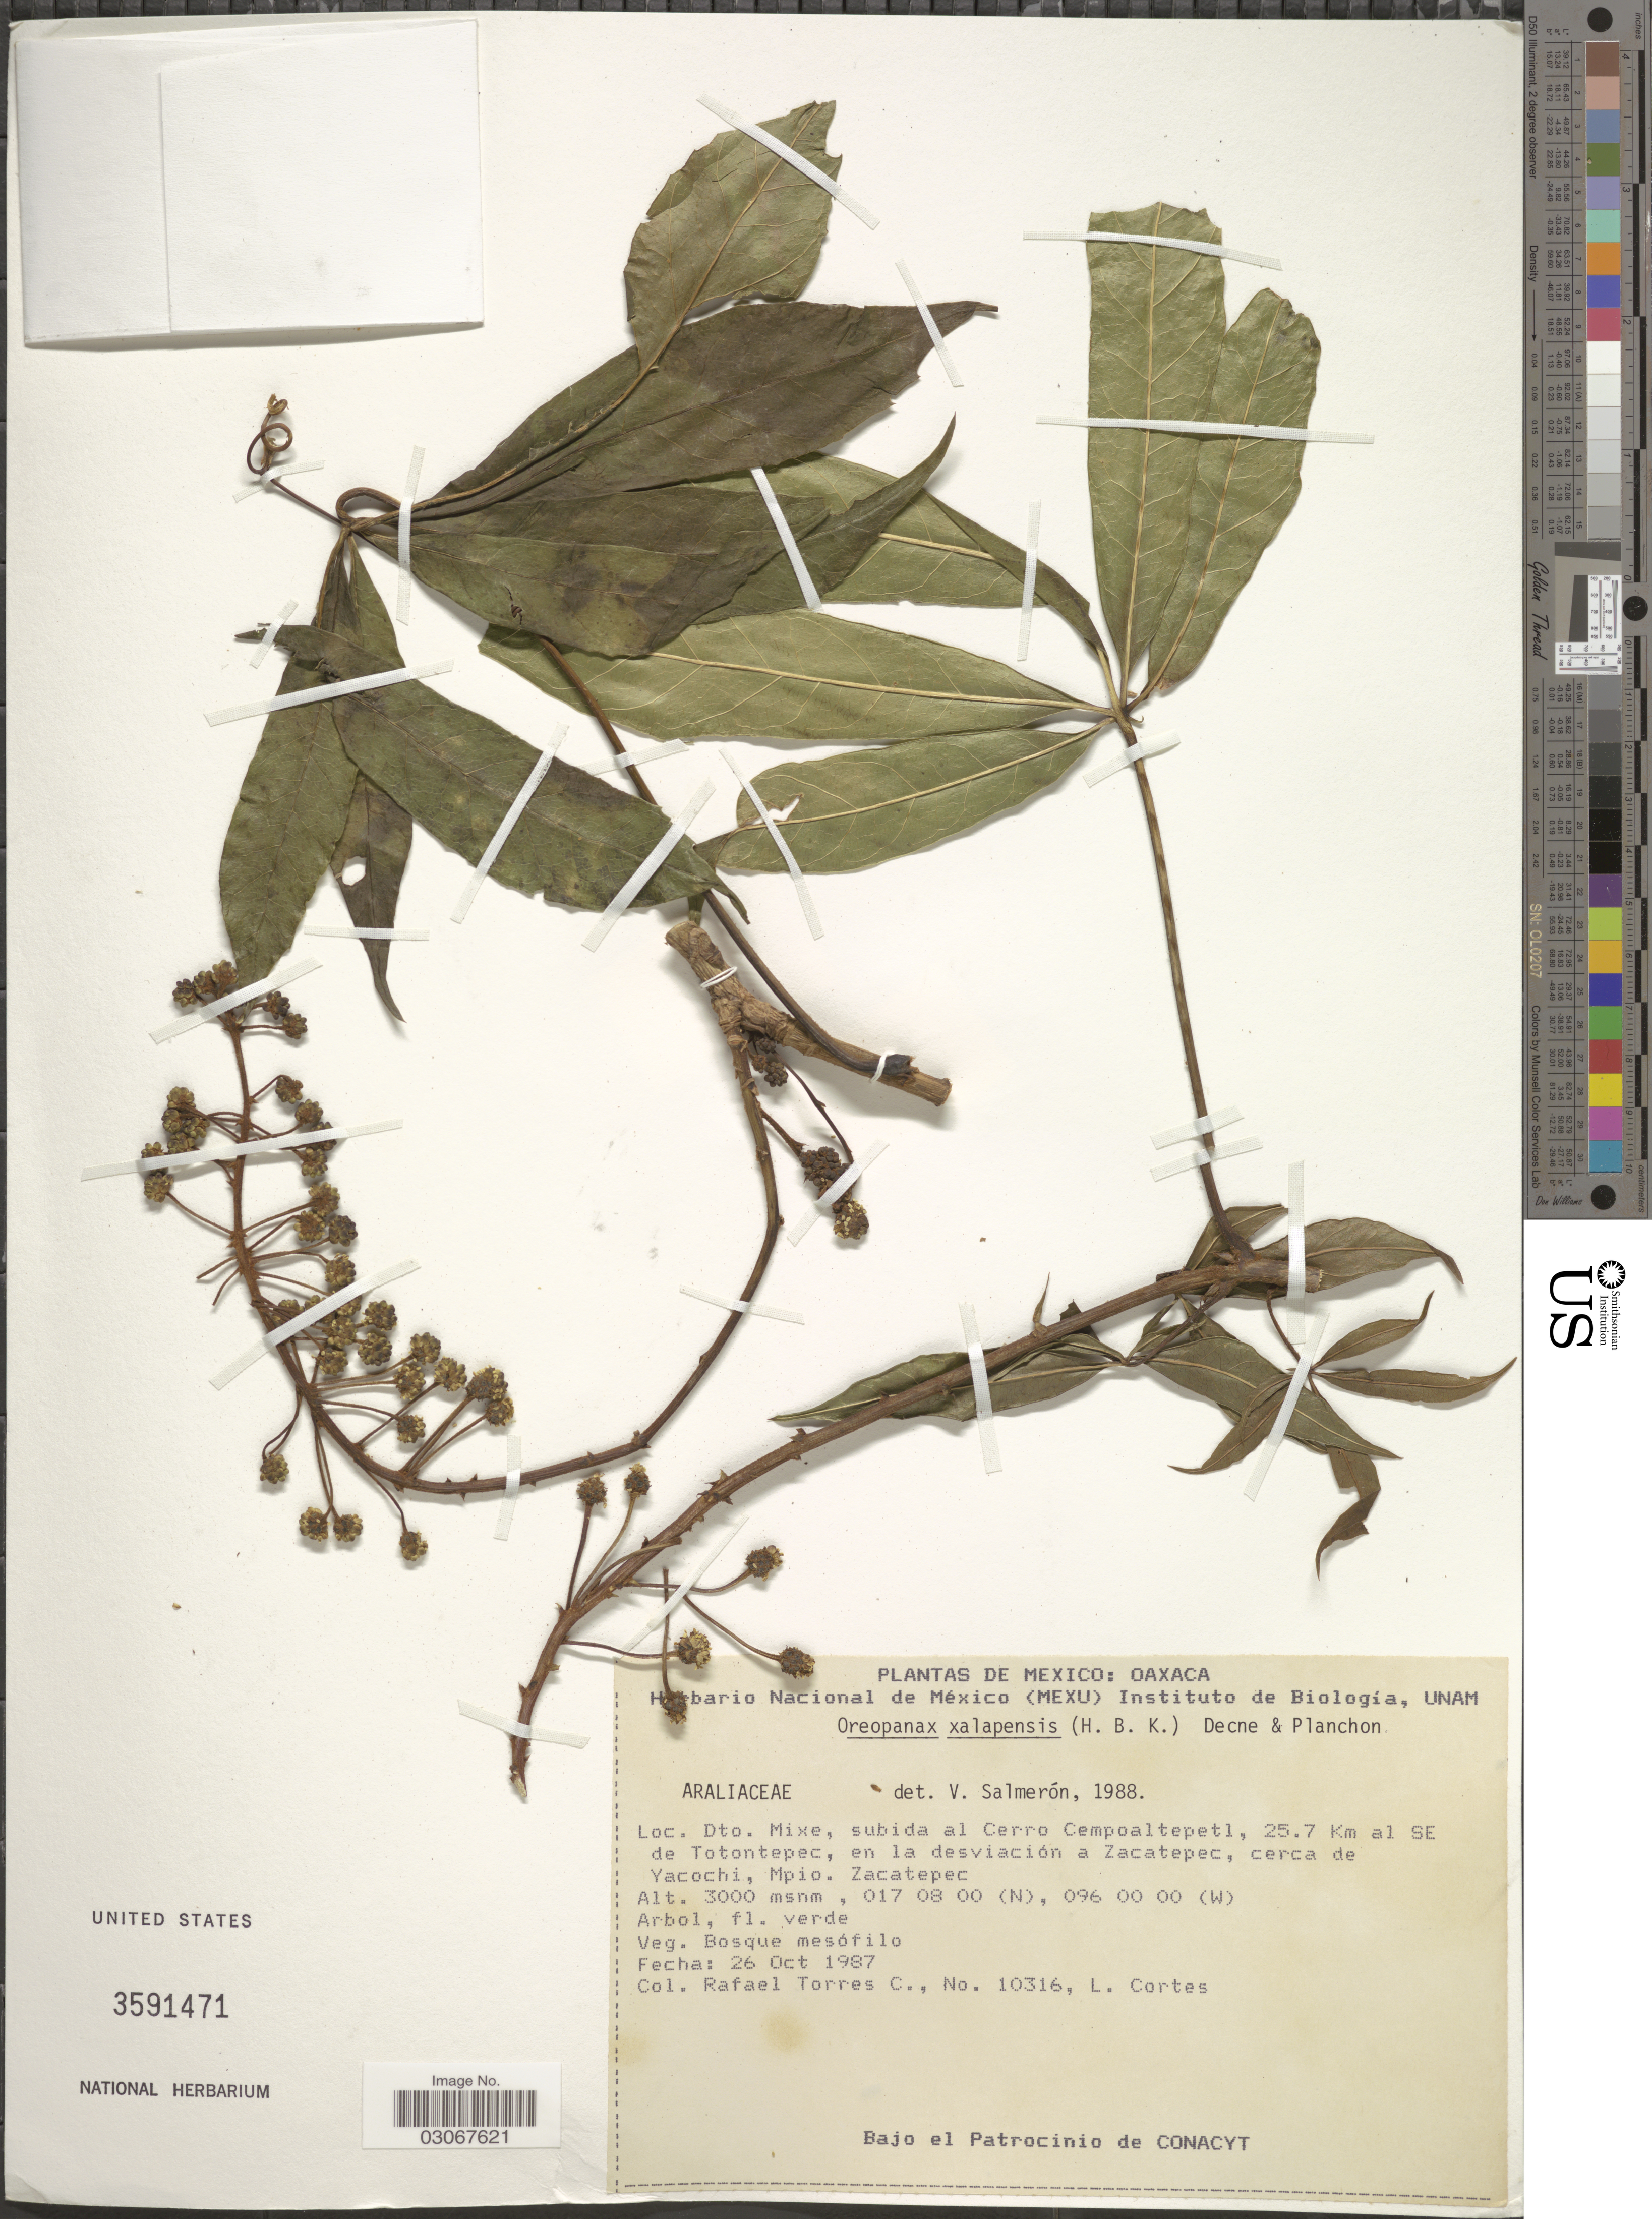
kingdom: Plantae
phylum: Tracheophyta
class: Magnoliopsida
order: Apiales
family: Araliaceae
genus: Oreopanax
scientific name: Oreopanax xalapensis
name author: (Kunth) Decne. & Planch.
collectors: R. Torres C. & L. Cortes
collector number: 10316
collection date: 1987-10-26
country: Mexico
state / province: Oaxaca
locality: Dto. Mixe, subida al Cerro Cempoaltepetl, 25.7 Km al SE de Totontepec, en la desviación a Zacatepec, cerca de Yacochi, Mpio. Zacatepec.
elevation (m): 3000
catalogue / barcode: US 3591471